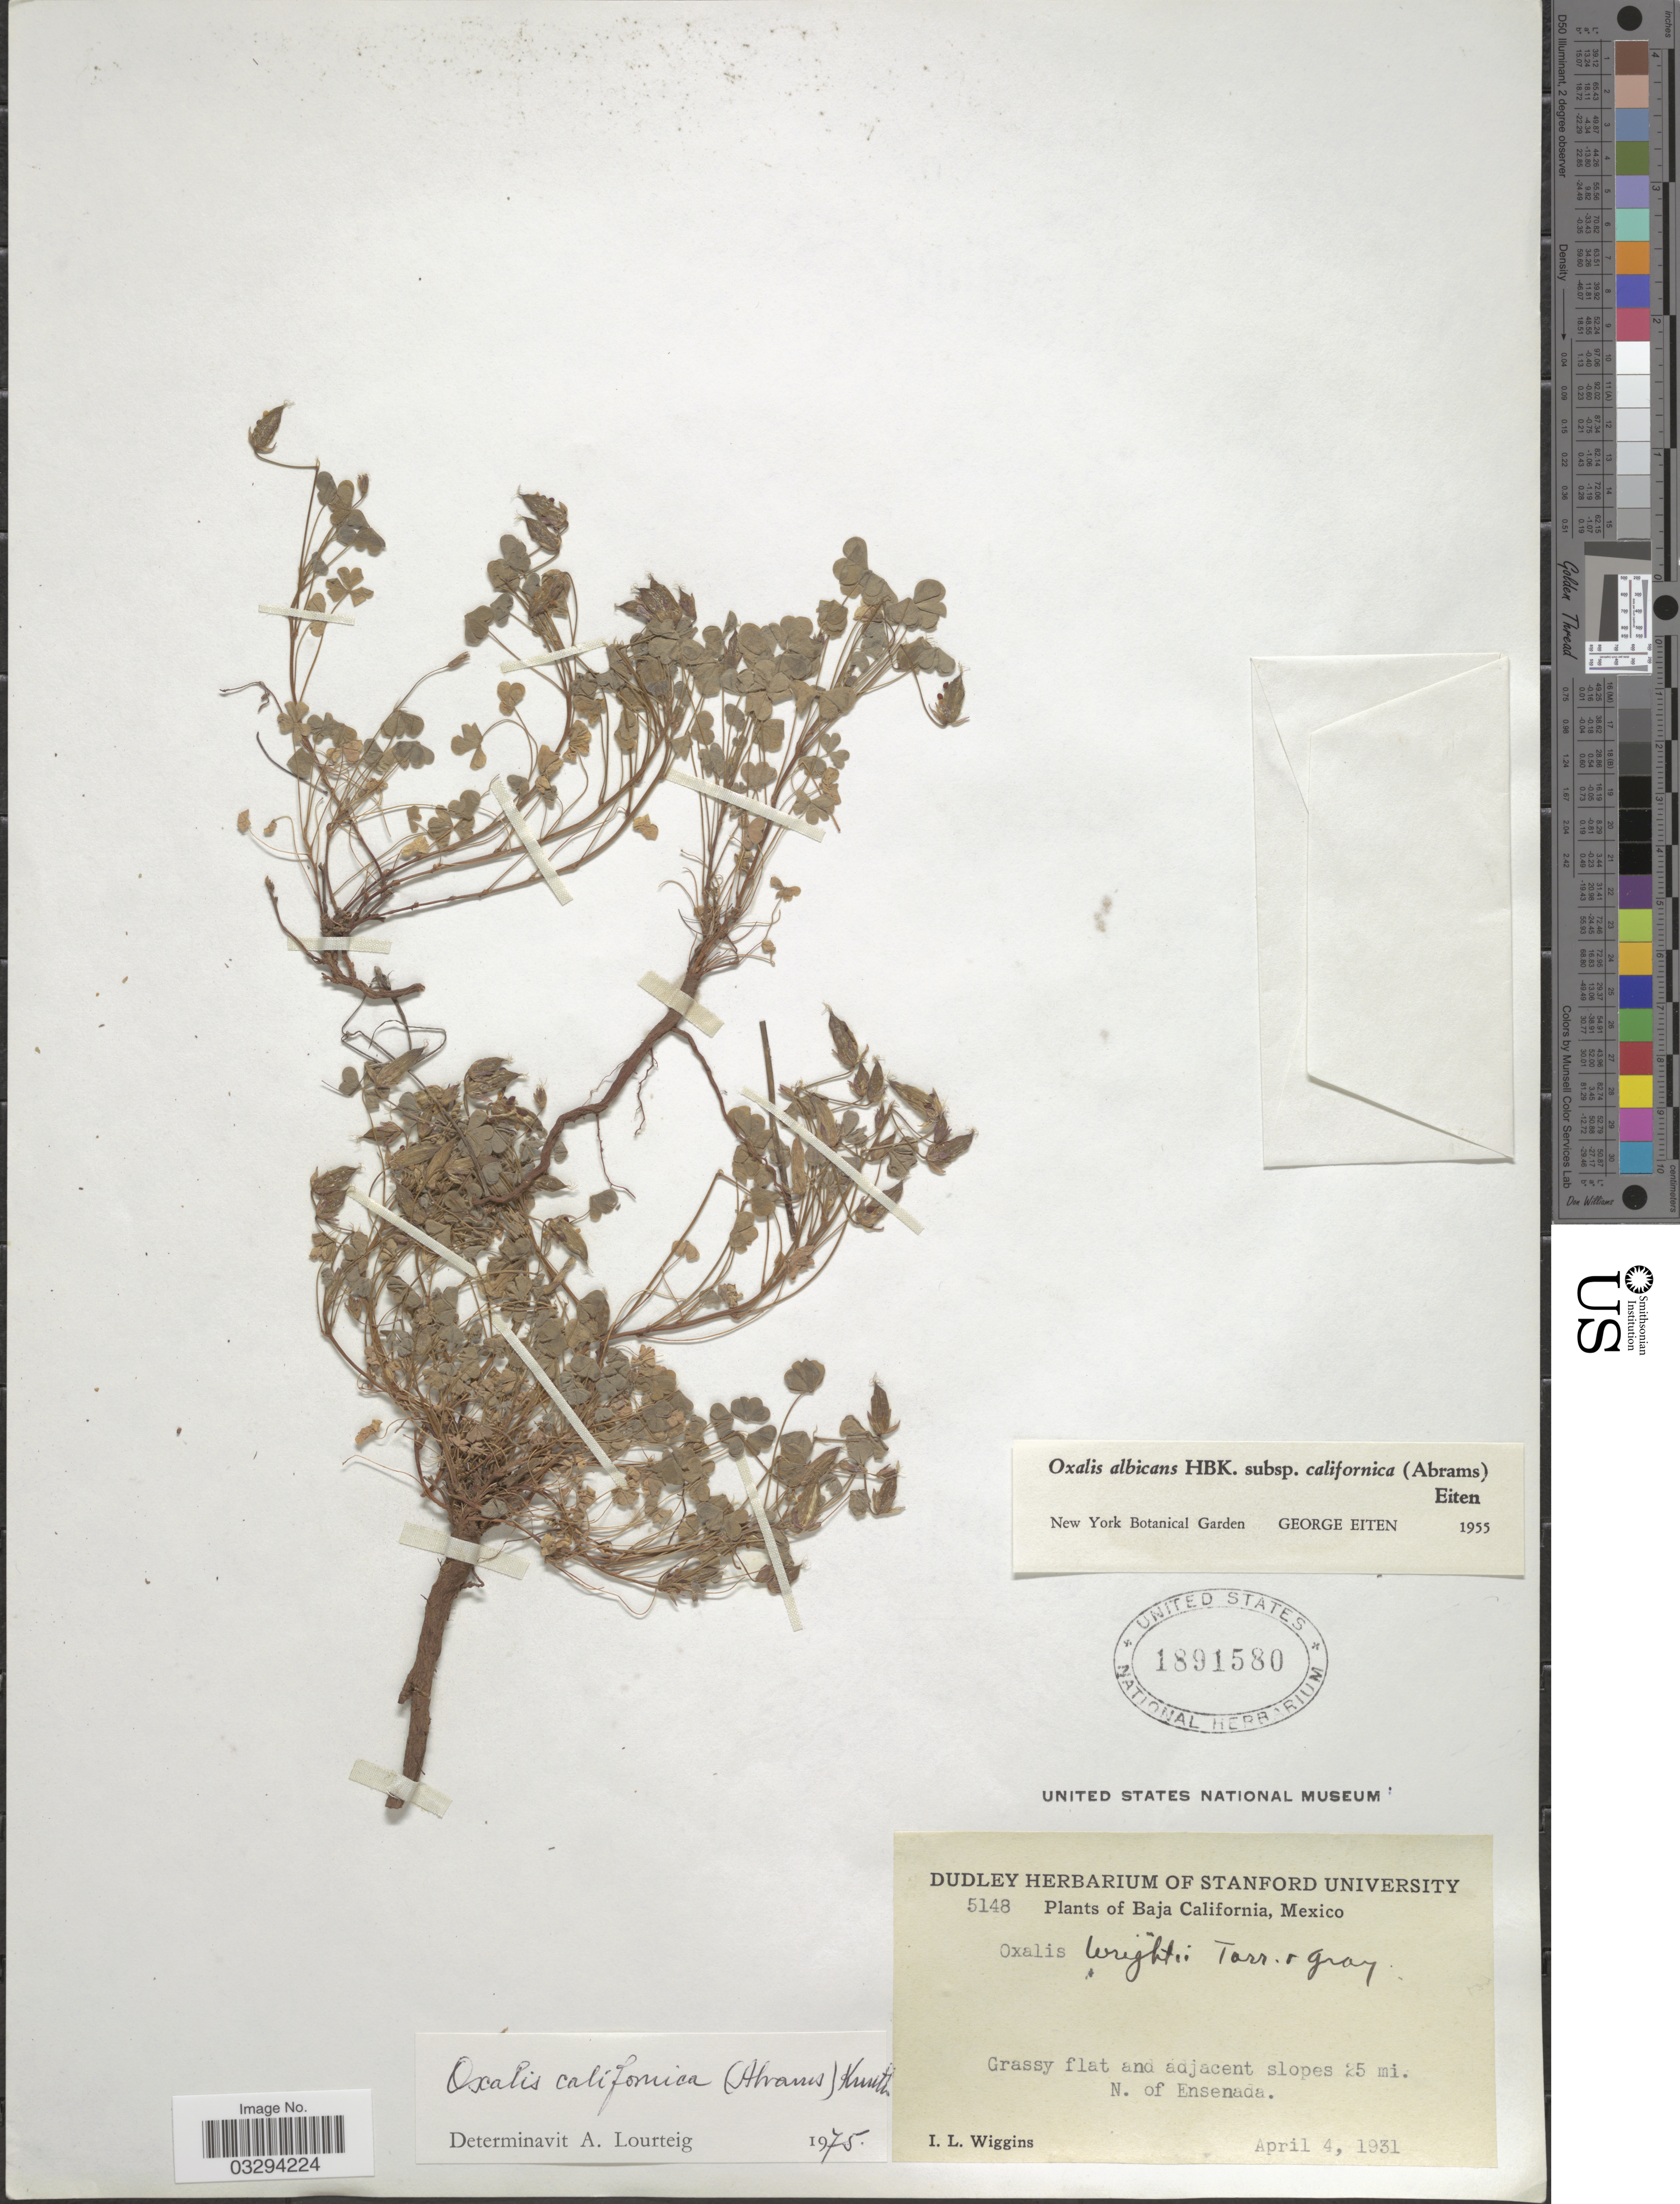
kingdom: Plantae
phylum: Tracheophyta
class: Magnoliopsida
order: Oxalidales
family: Oxalidaceae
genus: Oxalis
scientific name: Oxalis californica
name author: (Abrams) R. Knuth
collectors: I. L. Wiggins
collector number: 5148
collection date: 1931-04-04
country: Mexico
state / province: Baja California Norte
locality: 25 mi. N. of Ensenada.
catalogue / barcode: US 1891580